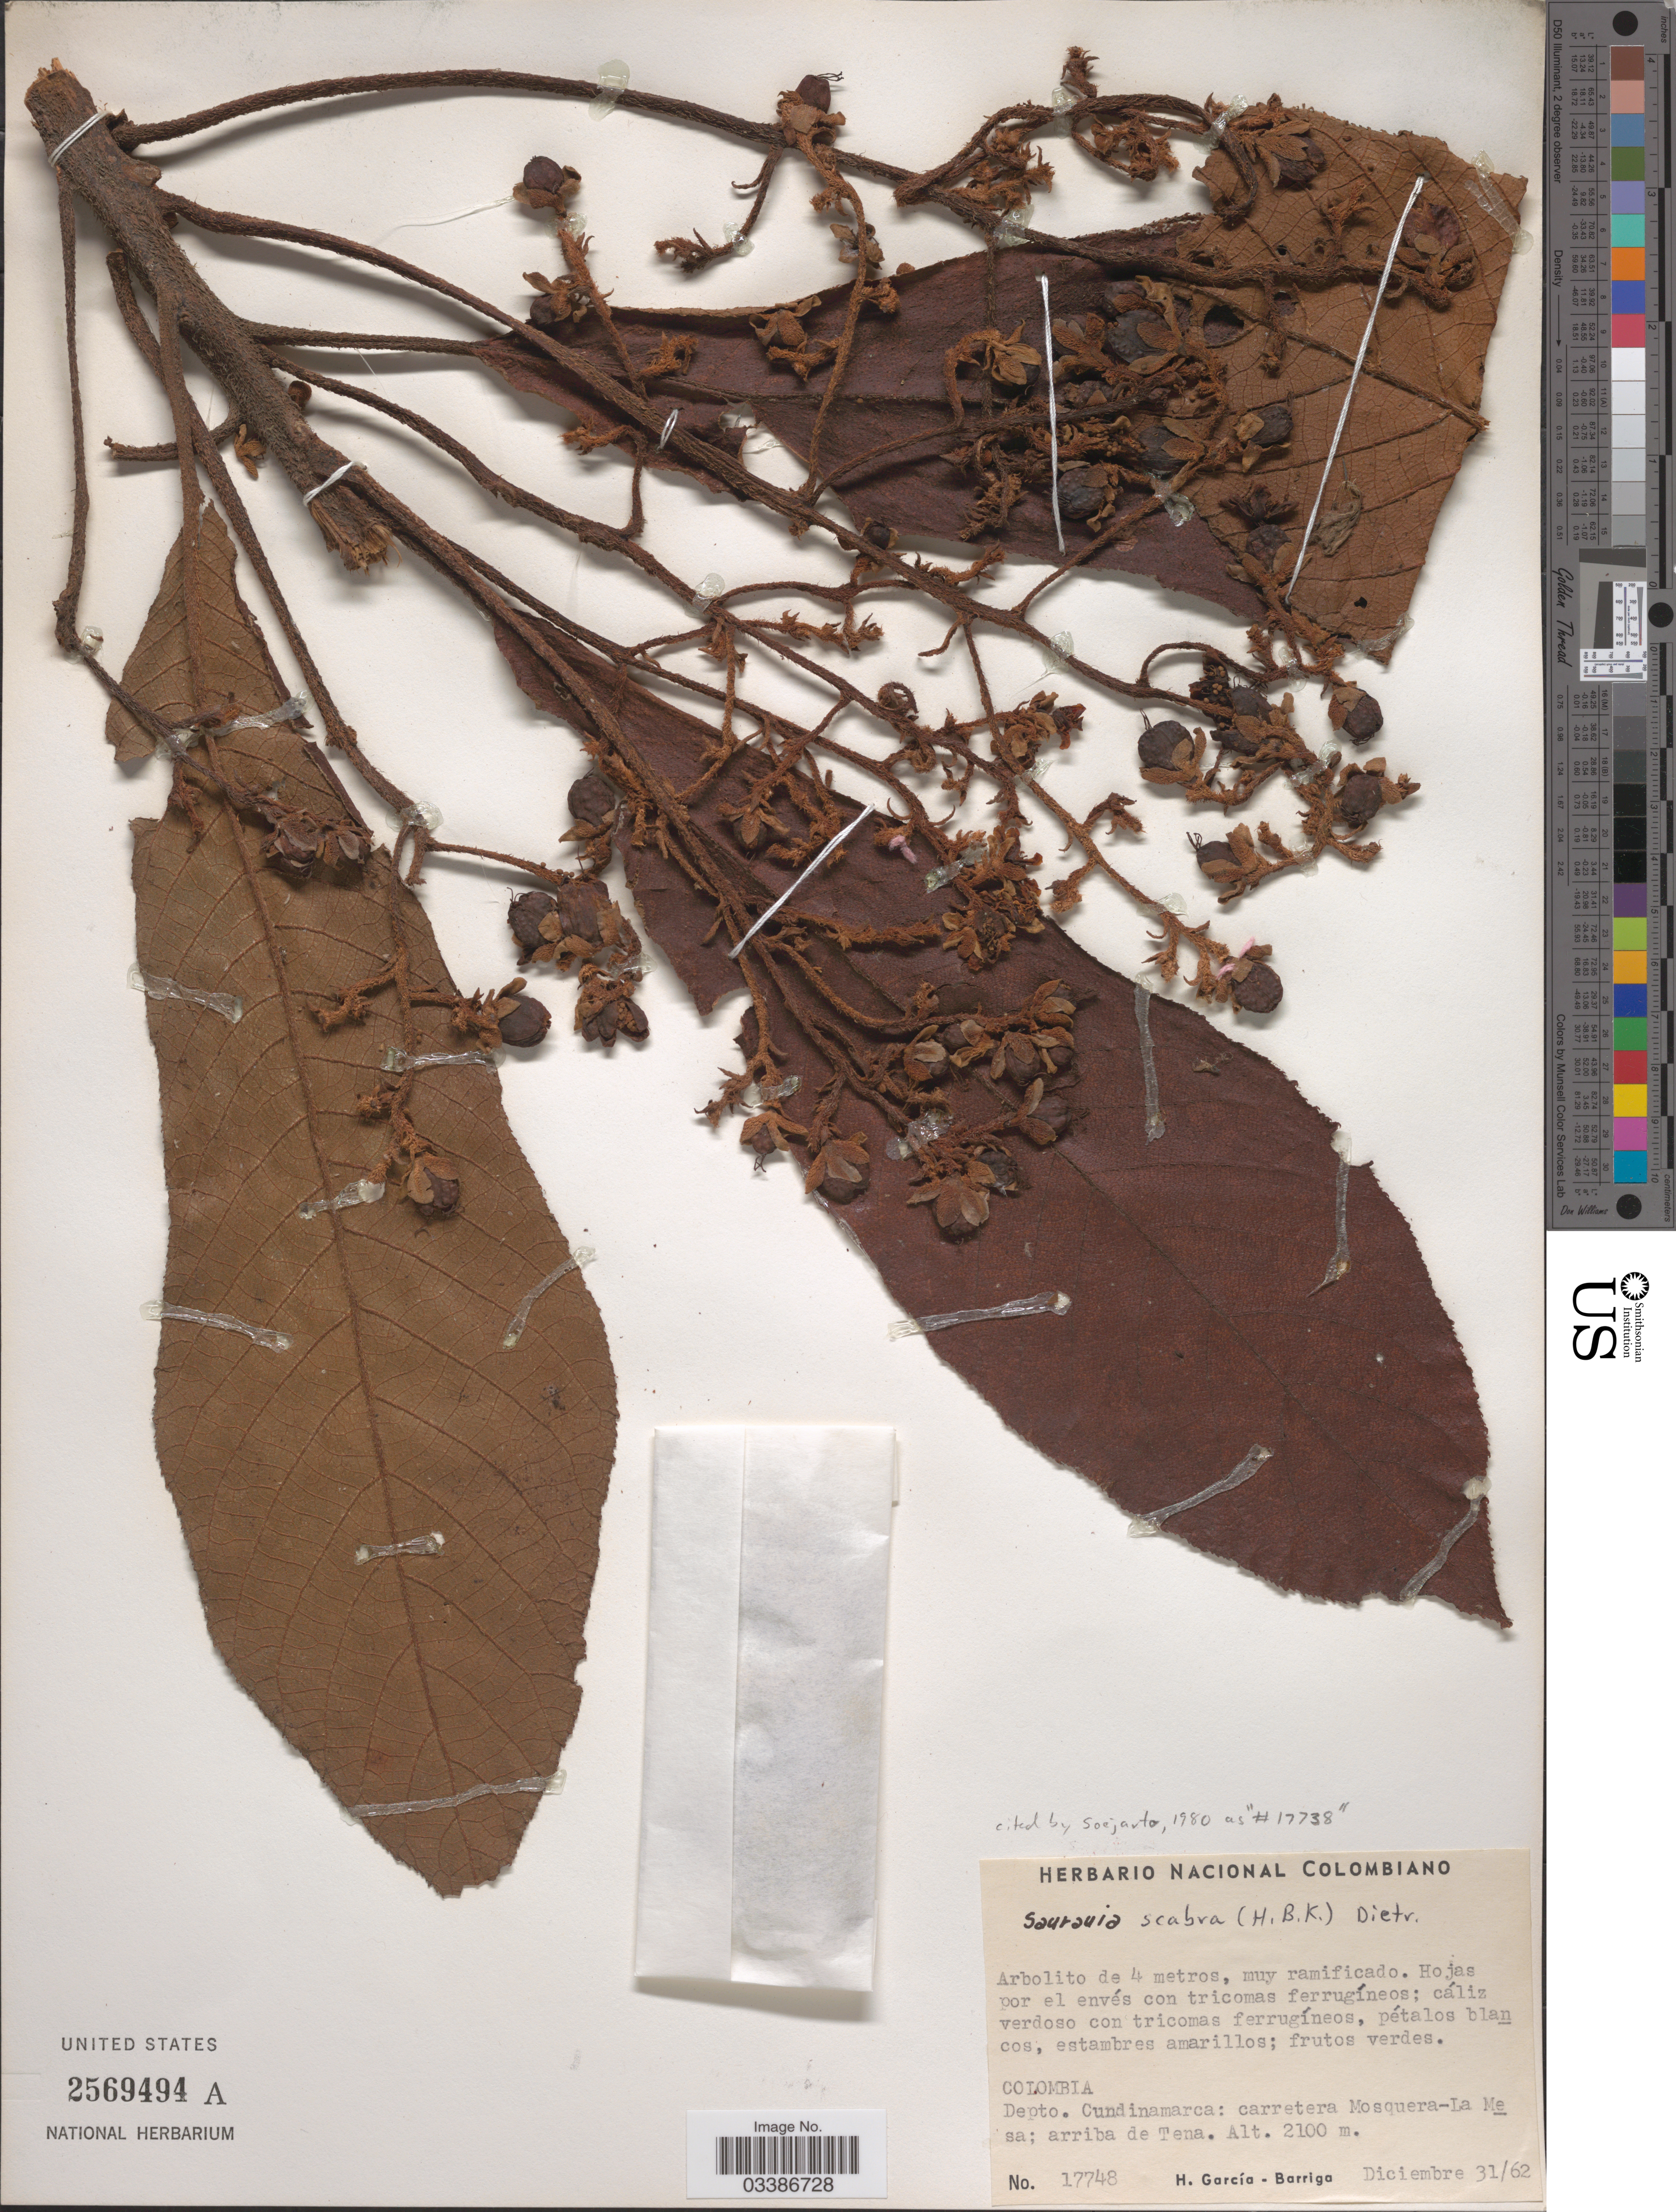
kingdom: Plantae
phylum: Tracheophyta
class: Magnoliopsida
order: Ericales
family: Actinidiaceae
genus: Saurauia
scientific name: Saurauia scabra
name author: (Kunth) D. Dietr.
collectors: H. García Barriga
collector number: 17748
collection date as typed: Transcribed d/m/y: 31/12/62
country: Colombia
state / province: Cundinamarca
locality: Depto. Cundinamarca: carretera Mosquera - La Mesa; arriba de Tena.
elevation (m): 2100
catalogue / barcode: US 2569494A